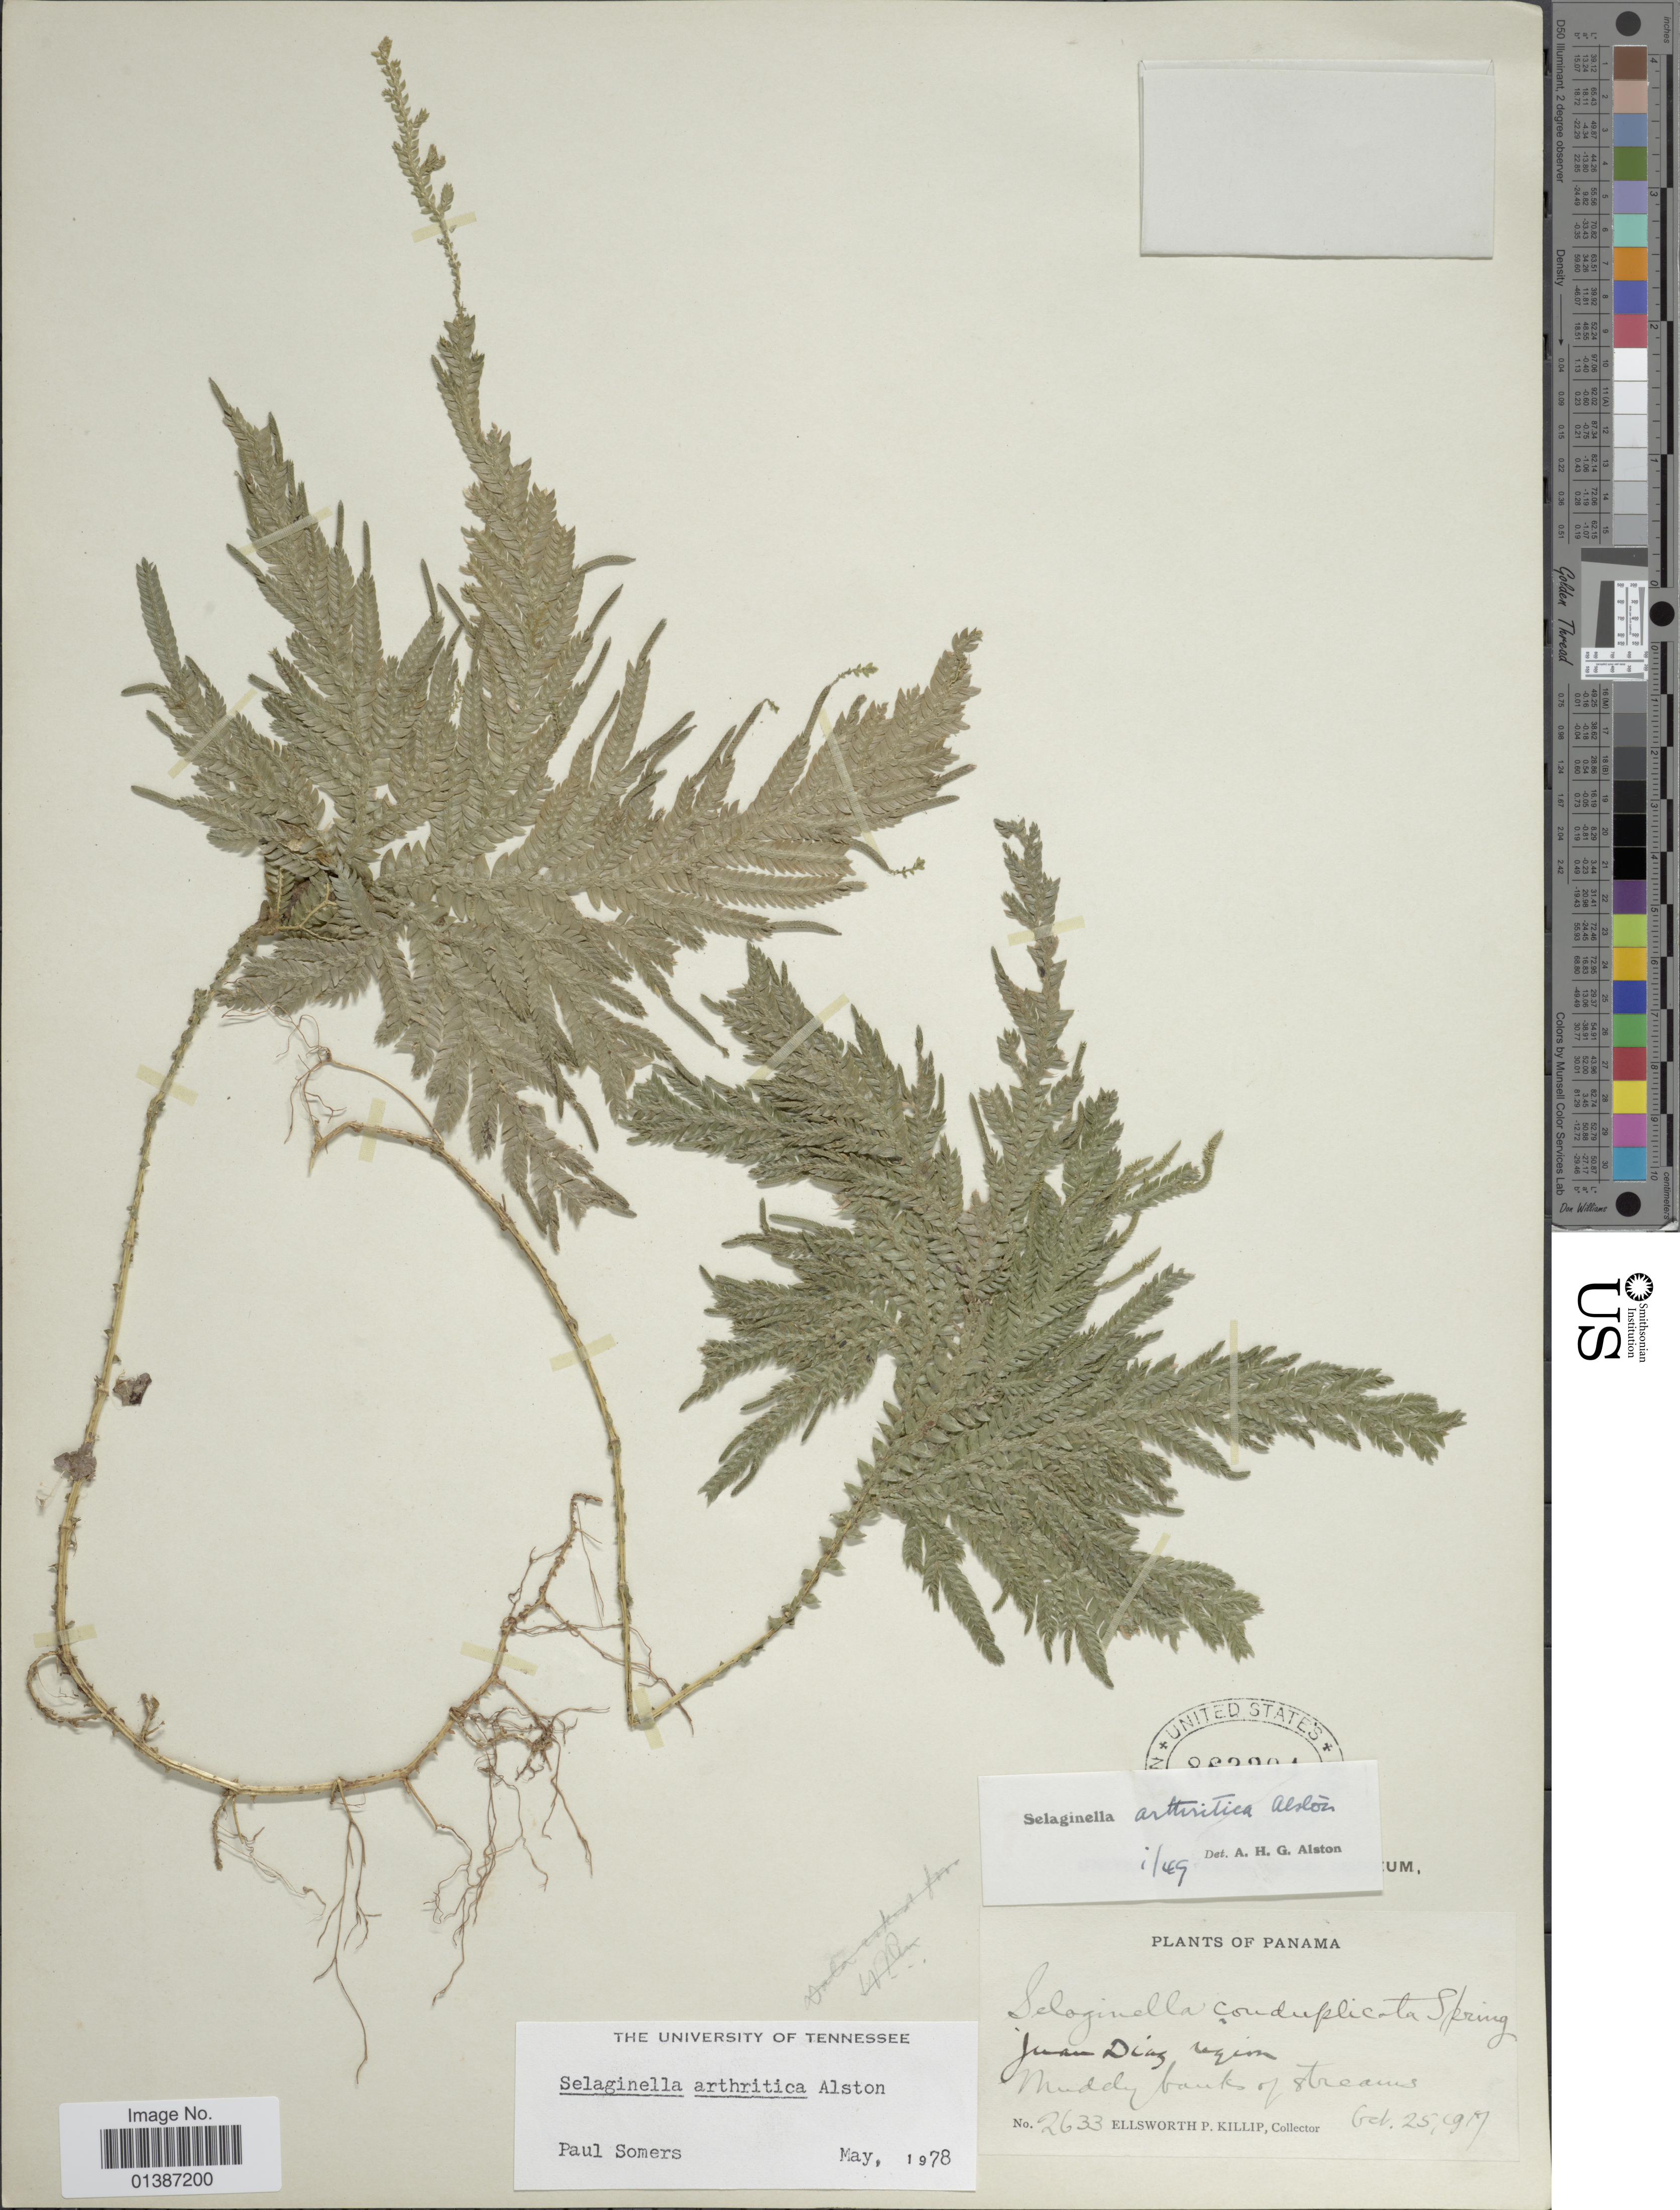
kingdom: Plantae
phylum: Tracheophyta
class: Lycopodiopsida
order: Selaginellales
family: Selaginellaceae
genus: Selaginella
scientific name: Selaginella arthritica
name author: Alston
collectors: E. P. Killip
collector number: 2633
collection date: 1917-10-25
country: Panama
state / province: Panamá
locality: Juan Diaz region